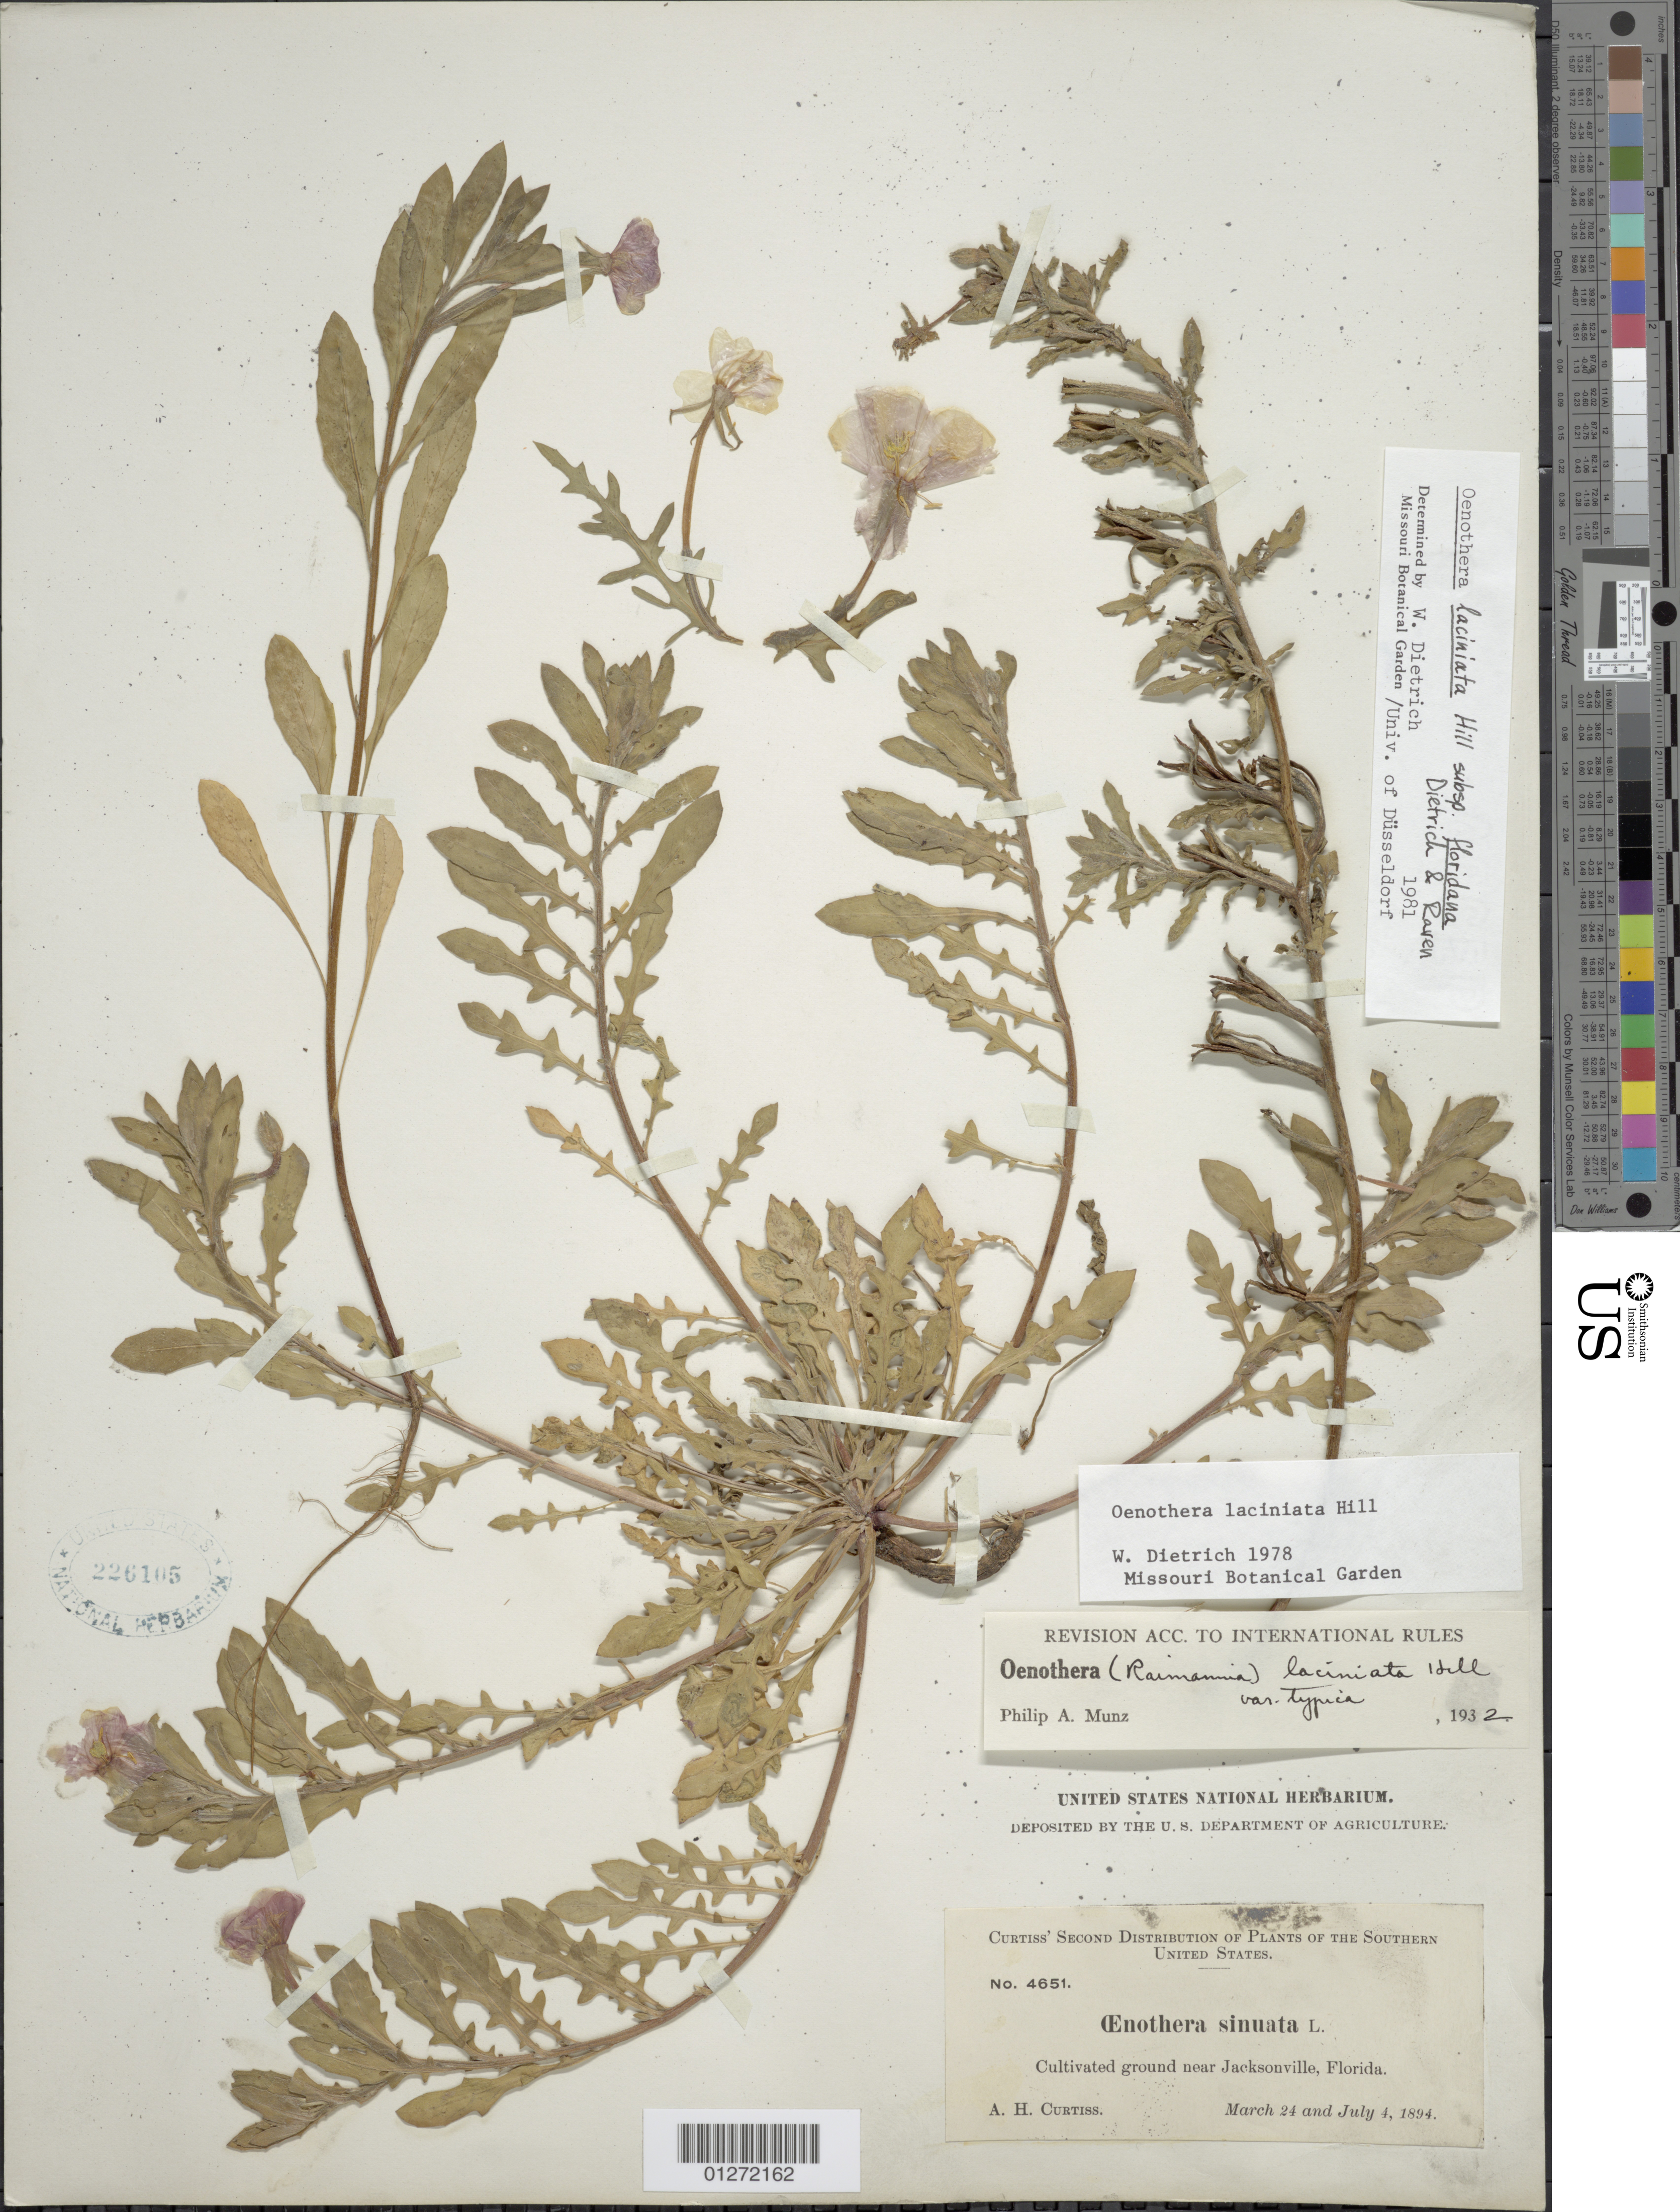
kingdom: Plantae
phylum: Tracheophyta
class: Magnoliopsida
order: Myrtales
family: Onagraceae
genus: Oenothera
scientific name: Oenothera laciniata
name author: Hill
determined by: Dietrich, W.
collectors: A. H. Curtiss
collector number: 4651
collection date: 1894-03-24,1894-07-04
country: United States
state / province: Florida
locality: Near Jacksonville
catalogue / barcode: US 226105